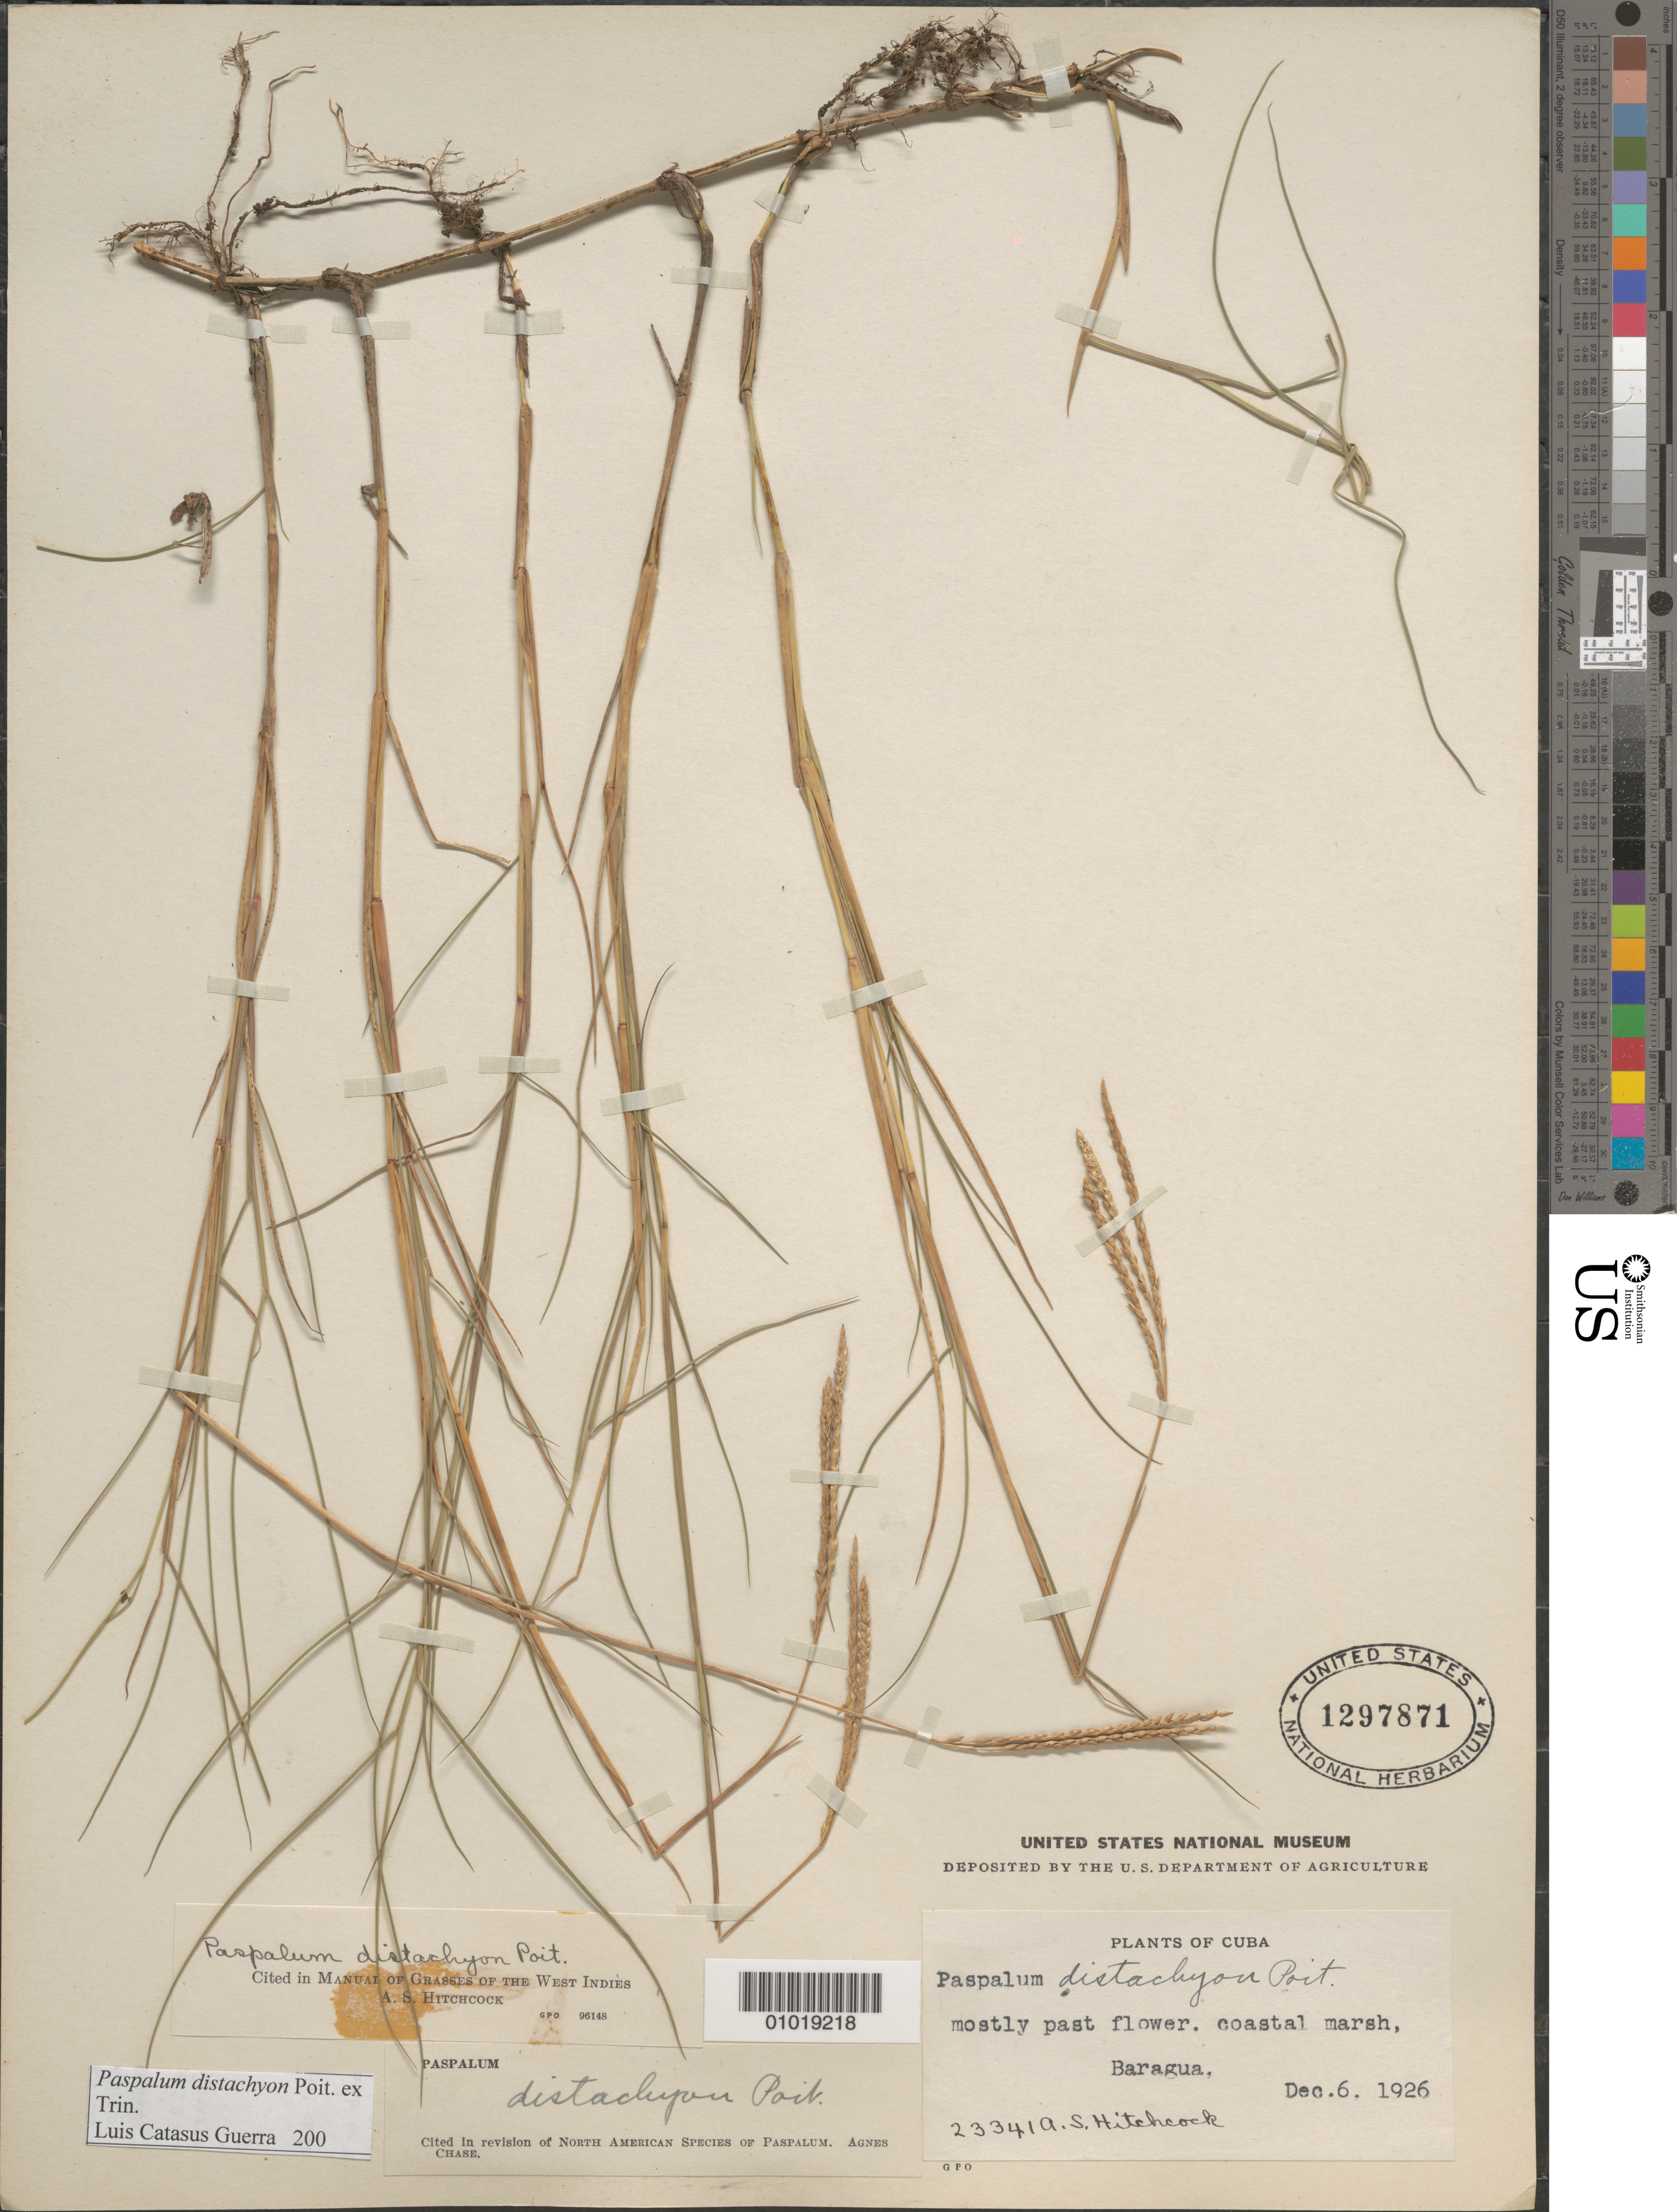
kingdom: Plantae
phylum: Tracheophyta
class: Liliopsida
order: Poales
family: Poaceae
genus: Paspalum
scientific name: Paspalum distachyon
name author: Poiteau ex Trin.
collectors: A. S. Hitchcock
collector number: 2334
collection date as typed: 06 Dec 1926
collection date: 1926-12-06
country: Cuba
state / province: Ciego de Ávila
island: Cuba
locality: Baragua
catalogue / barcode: US 1297871